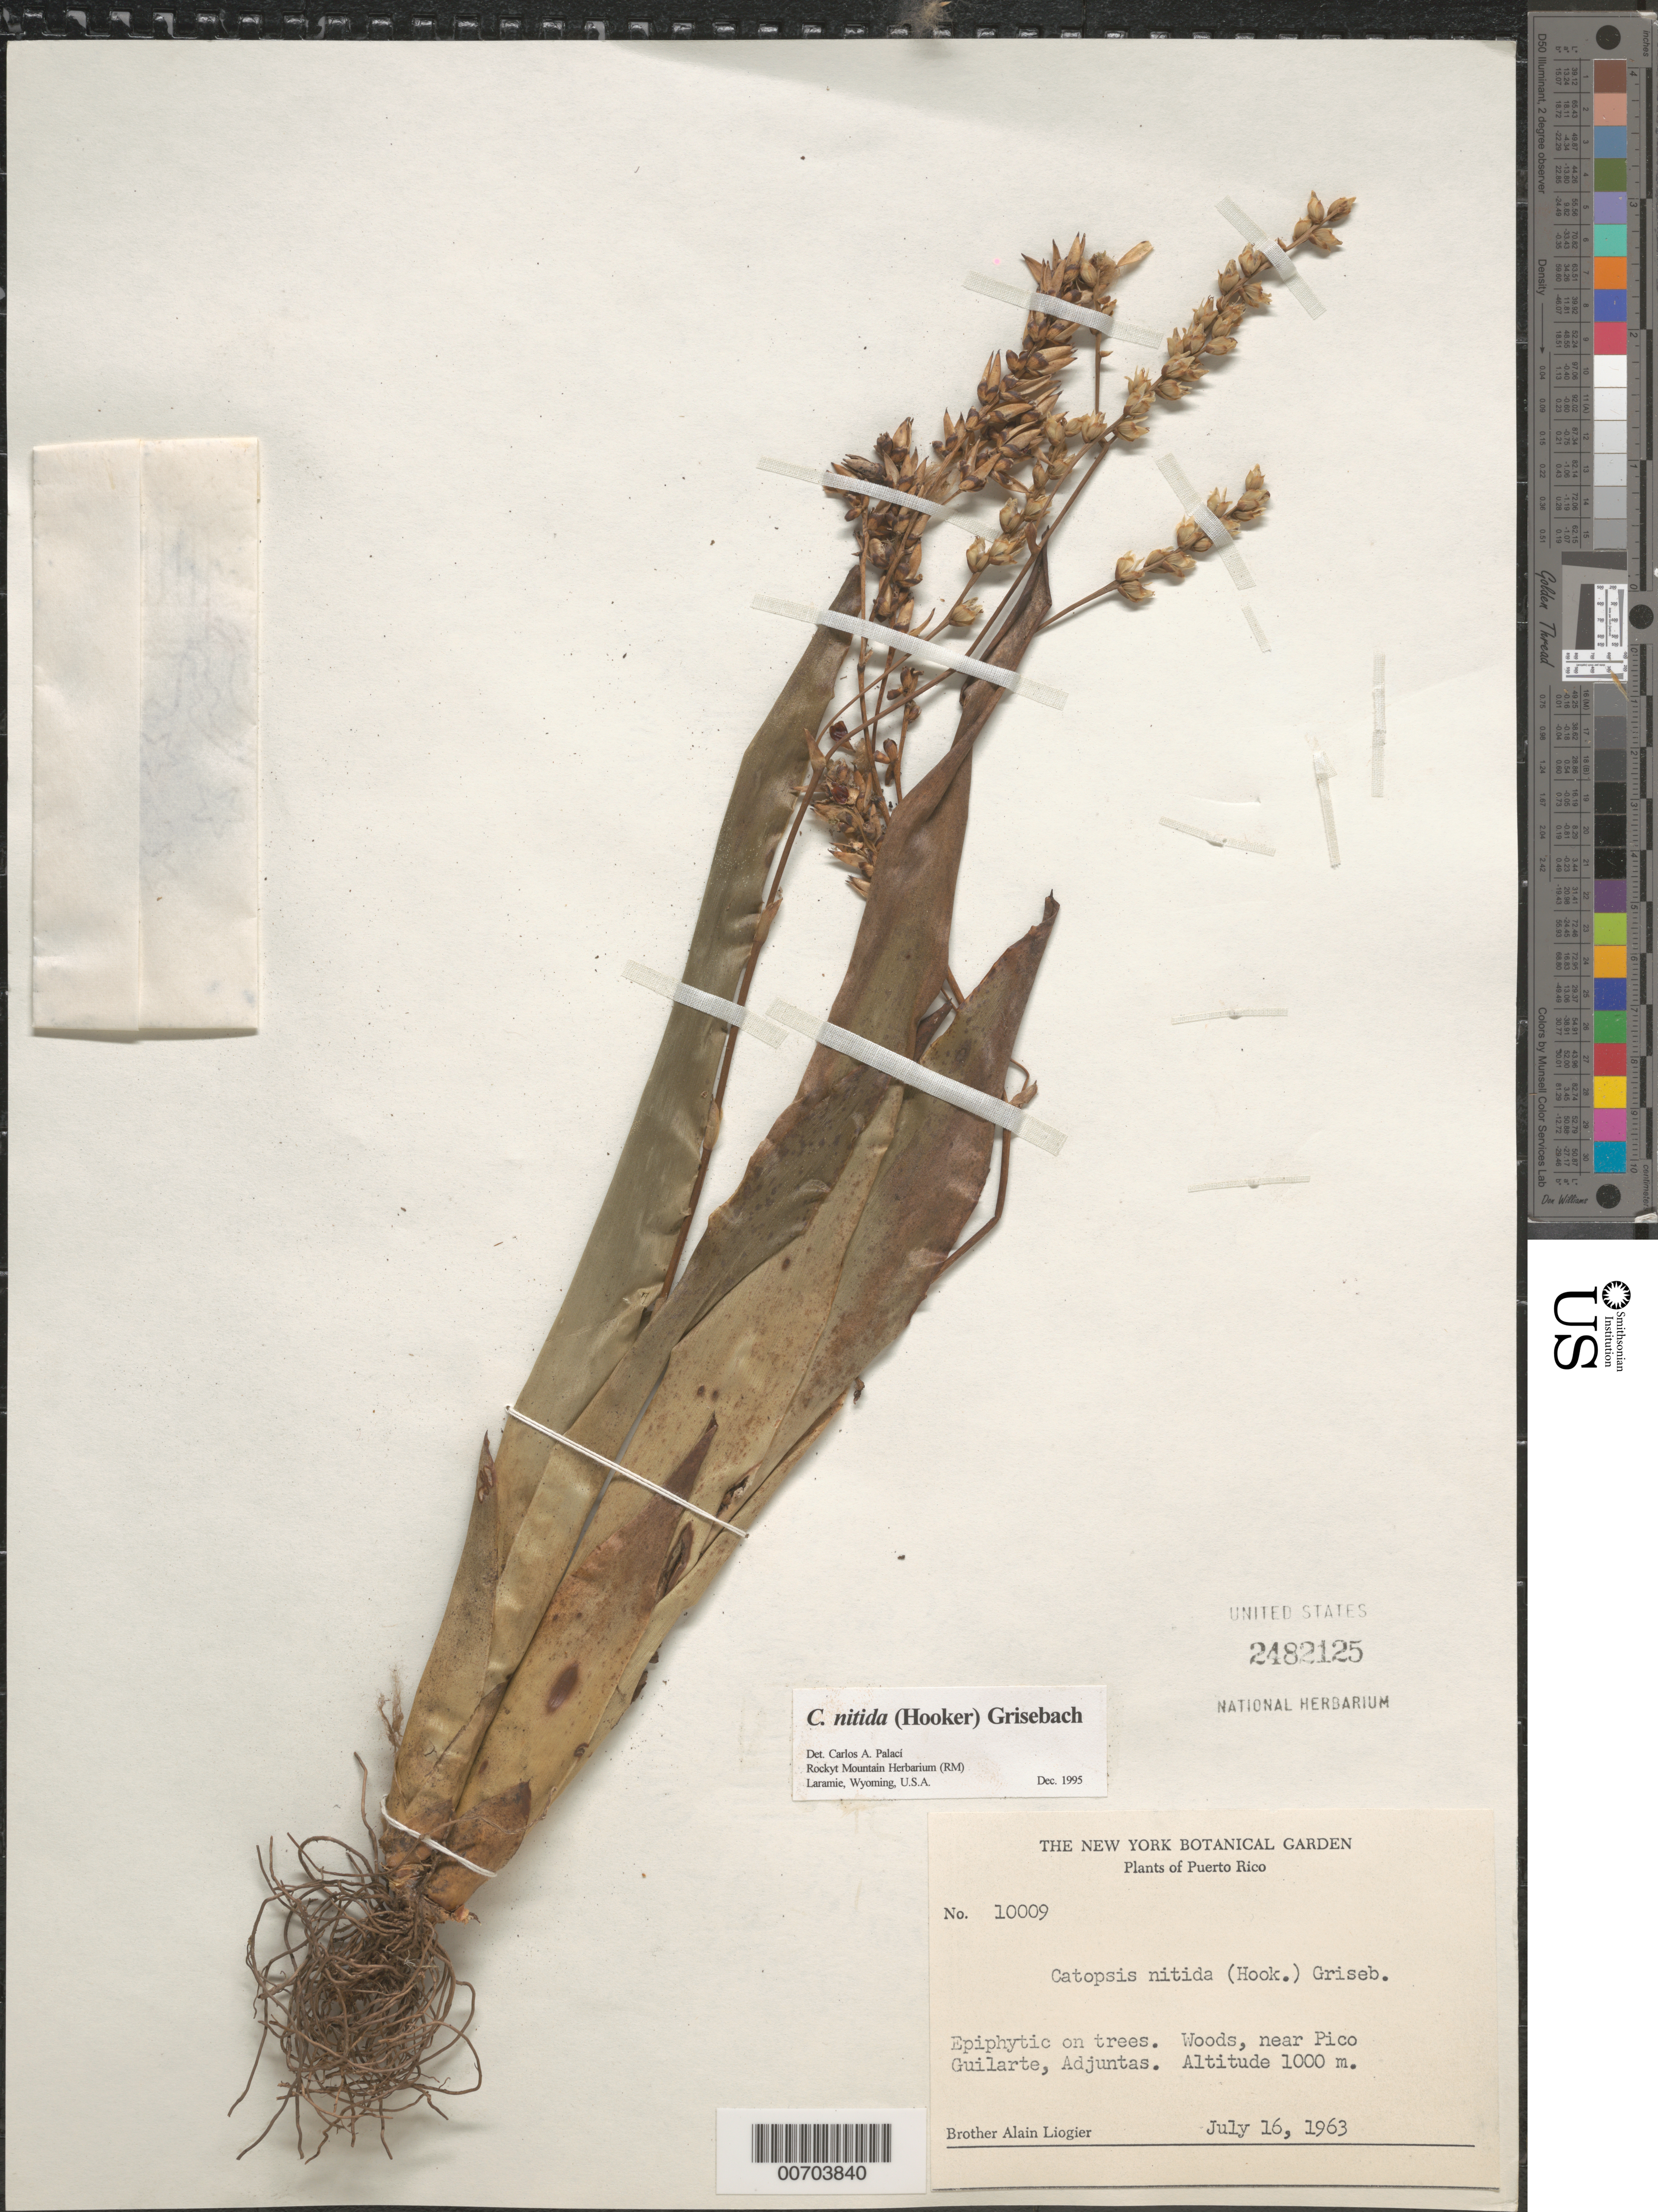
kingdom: Plantae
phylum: Tracheophyta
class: Liliopsida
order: Poales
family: Bromeliaceae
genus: Catopsis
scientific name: Catopsis nitida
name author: (Hook.) Griseb.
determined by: Palací, C. A., (RM), University of Wyoming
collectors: A. H. Liogier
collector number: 10009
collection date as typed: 16 Jul 1963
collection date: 1963-07-16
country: Puerto Rico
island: Greater Antilles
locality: Pico Guilarte, Adjuntas, vic of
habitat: On trees in woods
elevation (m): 1000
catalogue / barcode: US 2482125